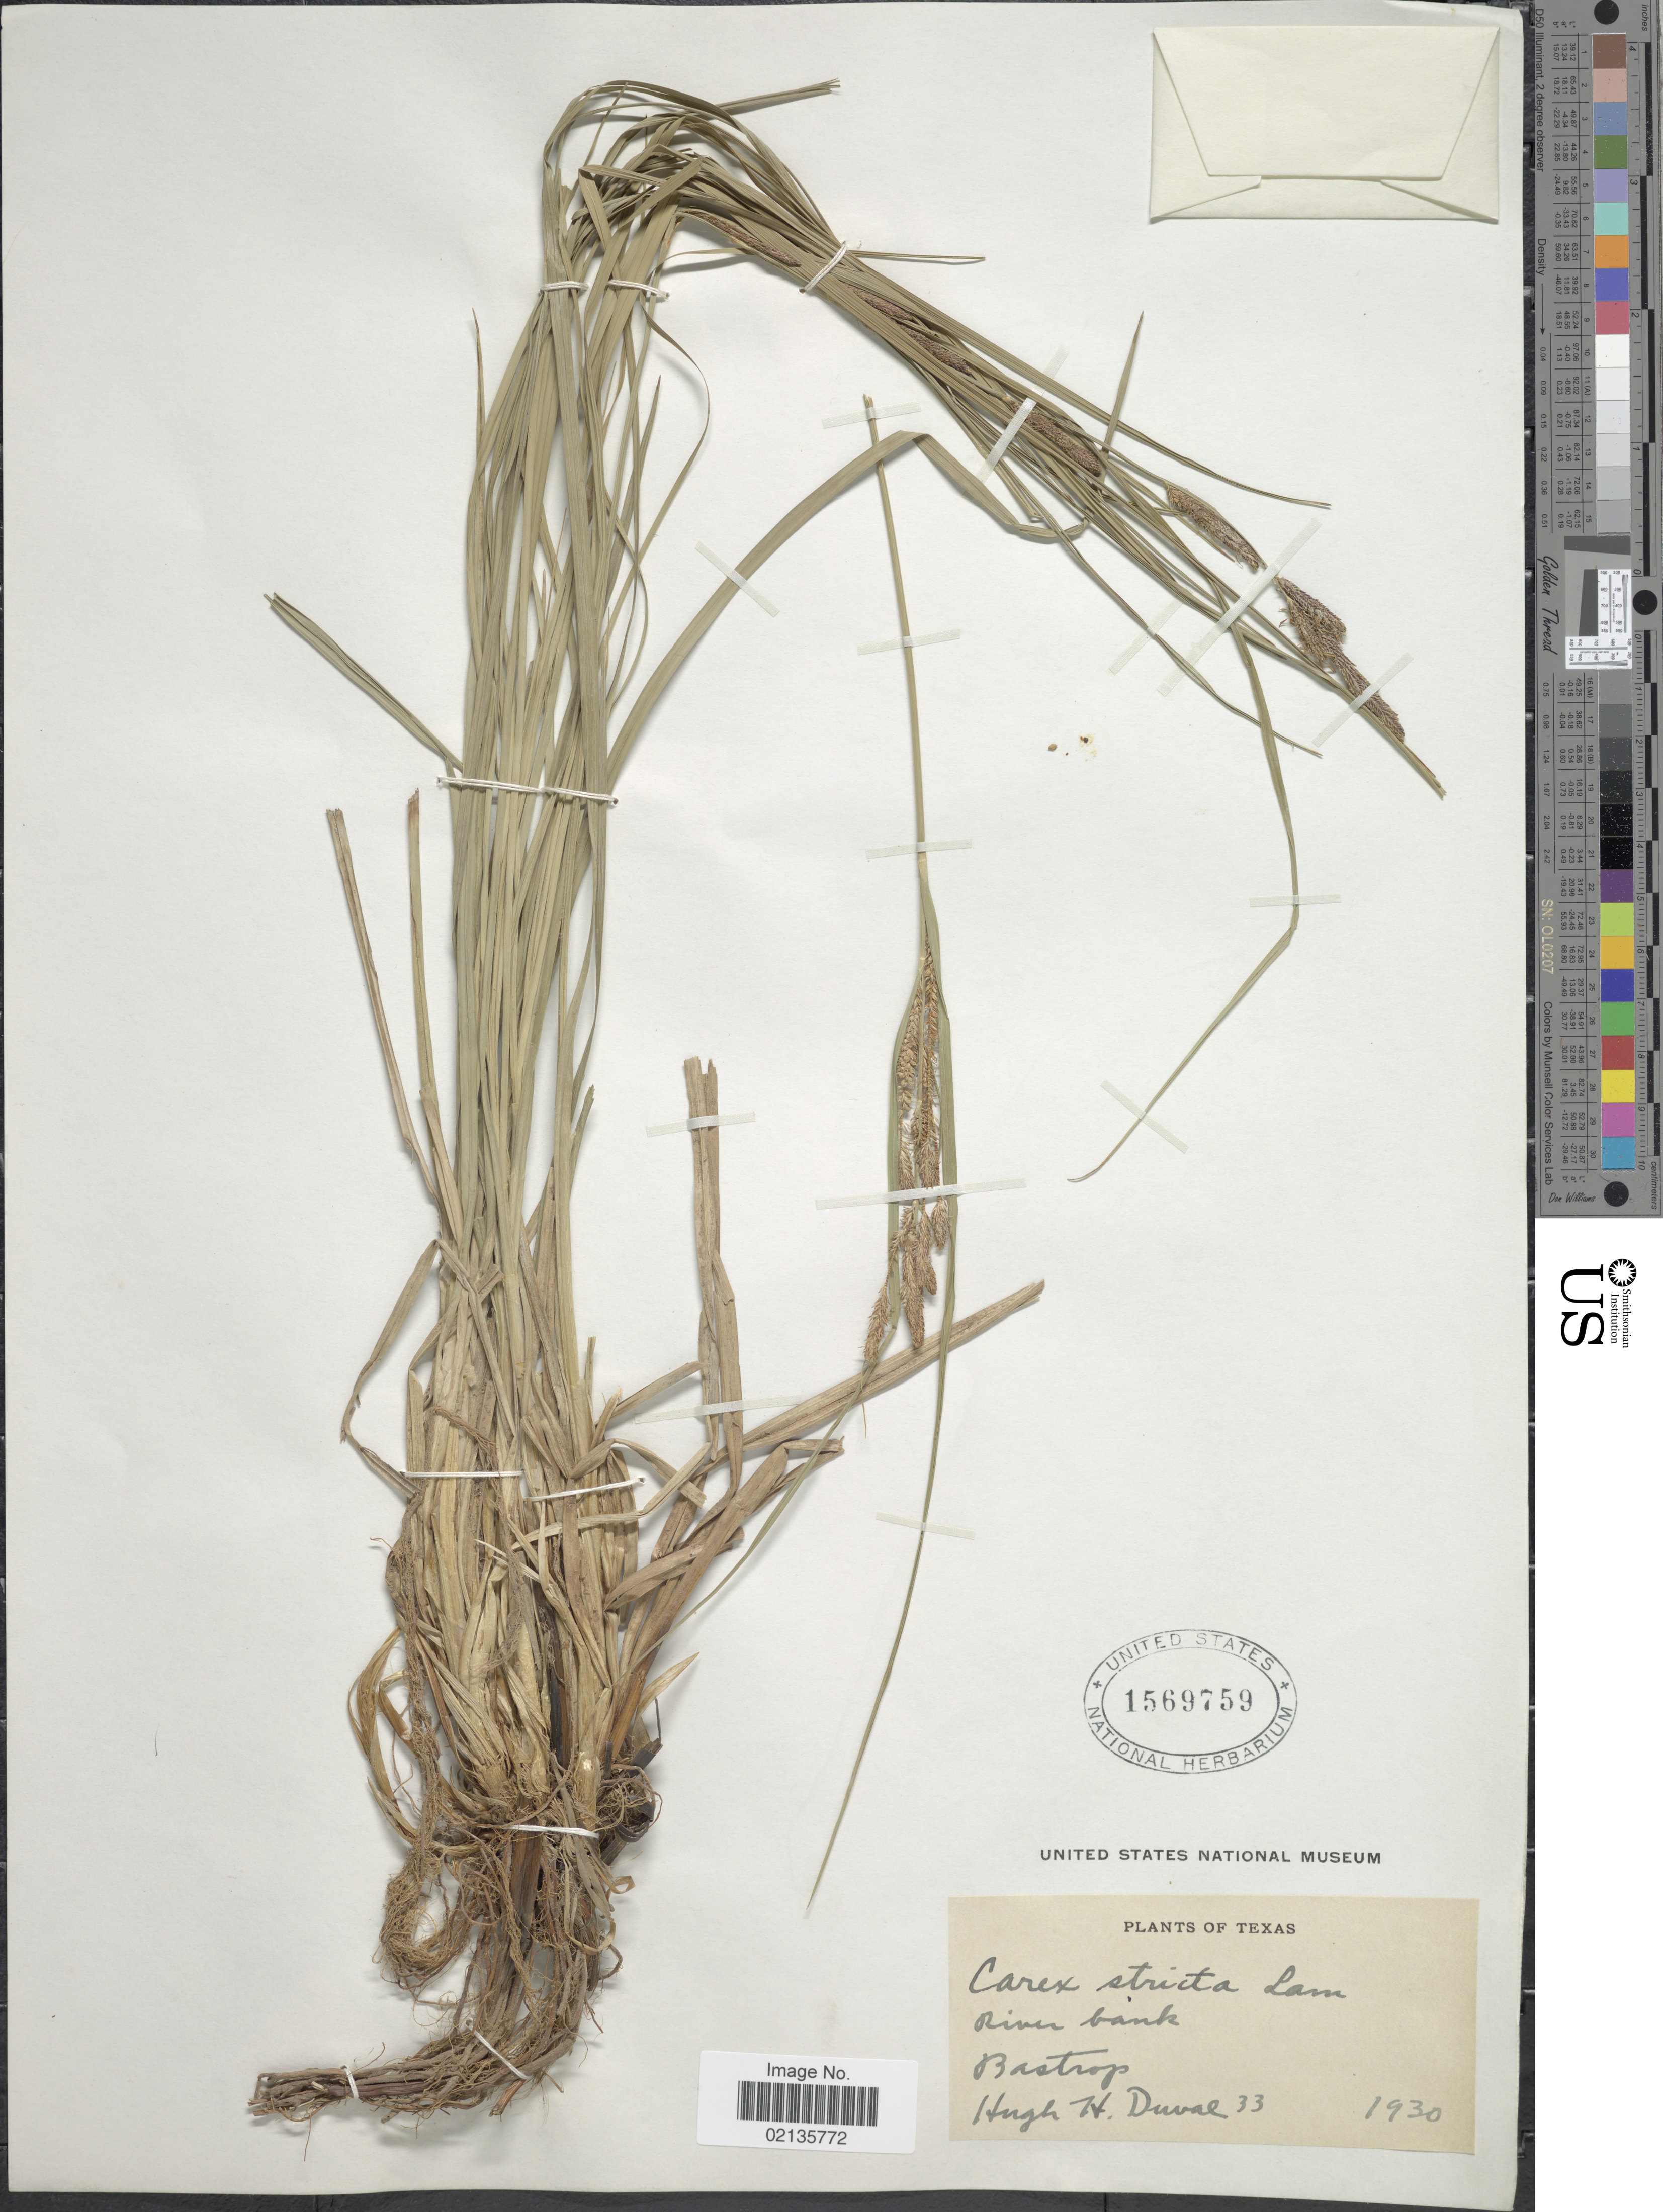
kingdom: Plantae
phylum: Tracheophyta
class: Liliopsida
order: Poales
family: Cyperaceae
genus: Carex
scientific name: Carex stricta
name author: Lam.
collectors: H. Duval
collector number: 33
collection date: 1930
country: United States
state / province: Texas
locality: Bastrop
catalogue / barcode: US 1569759